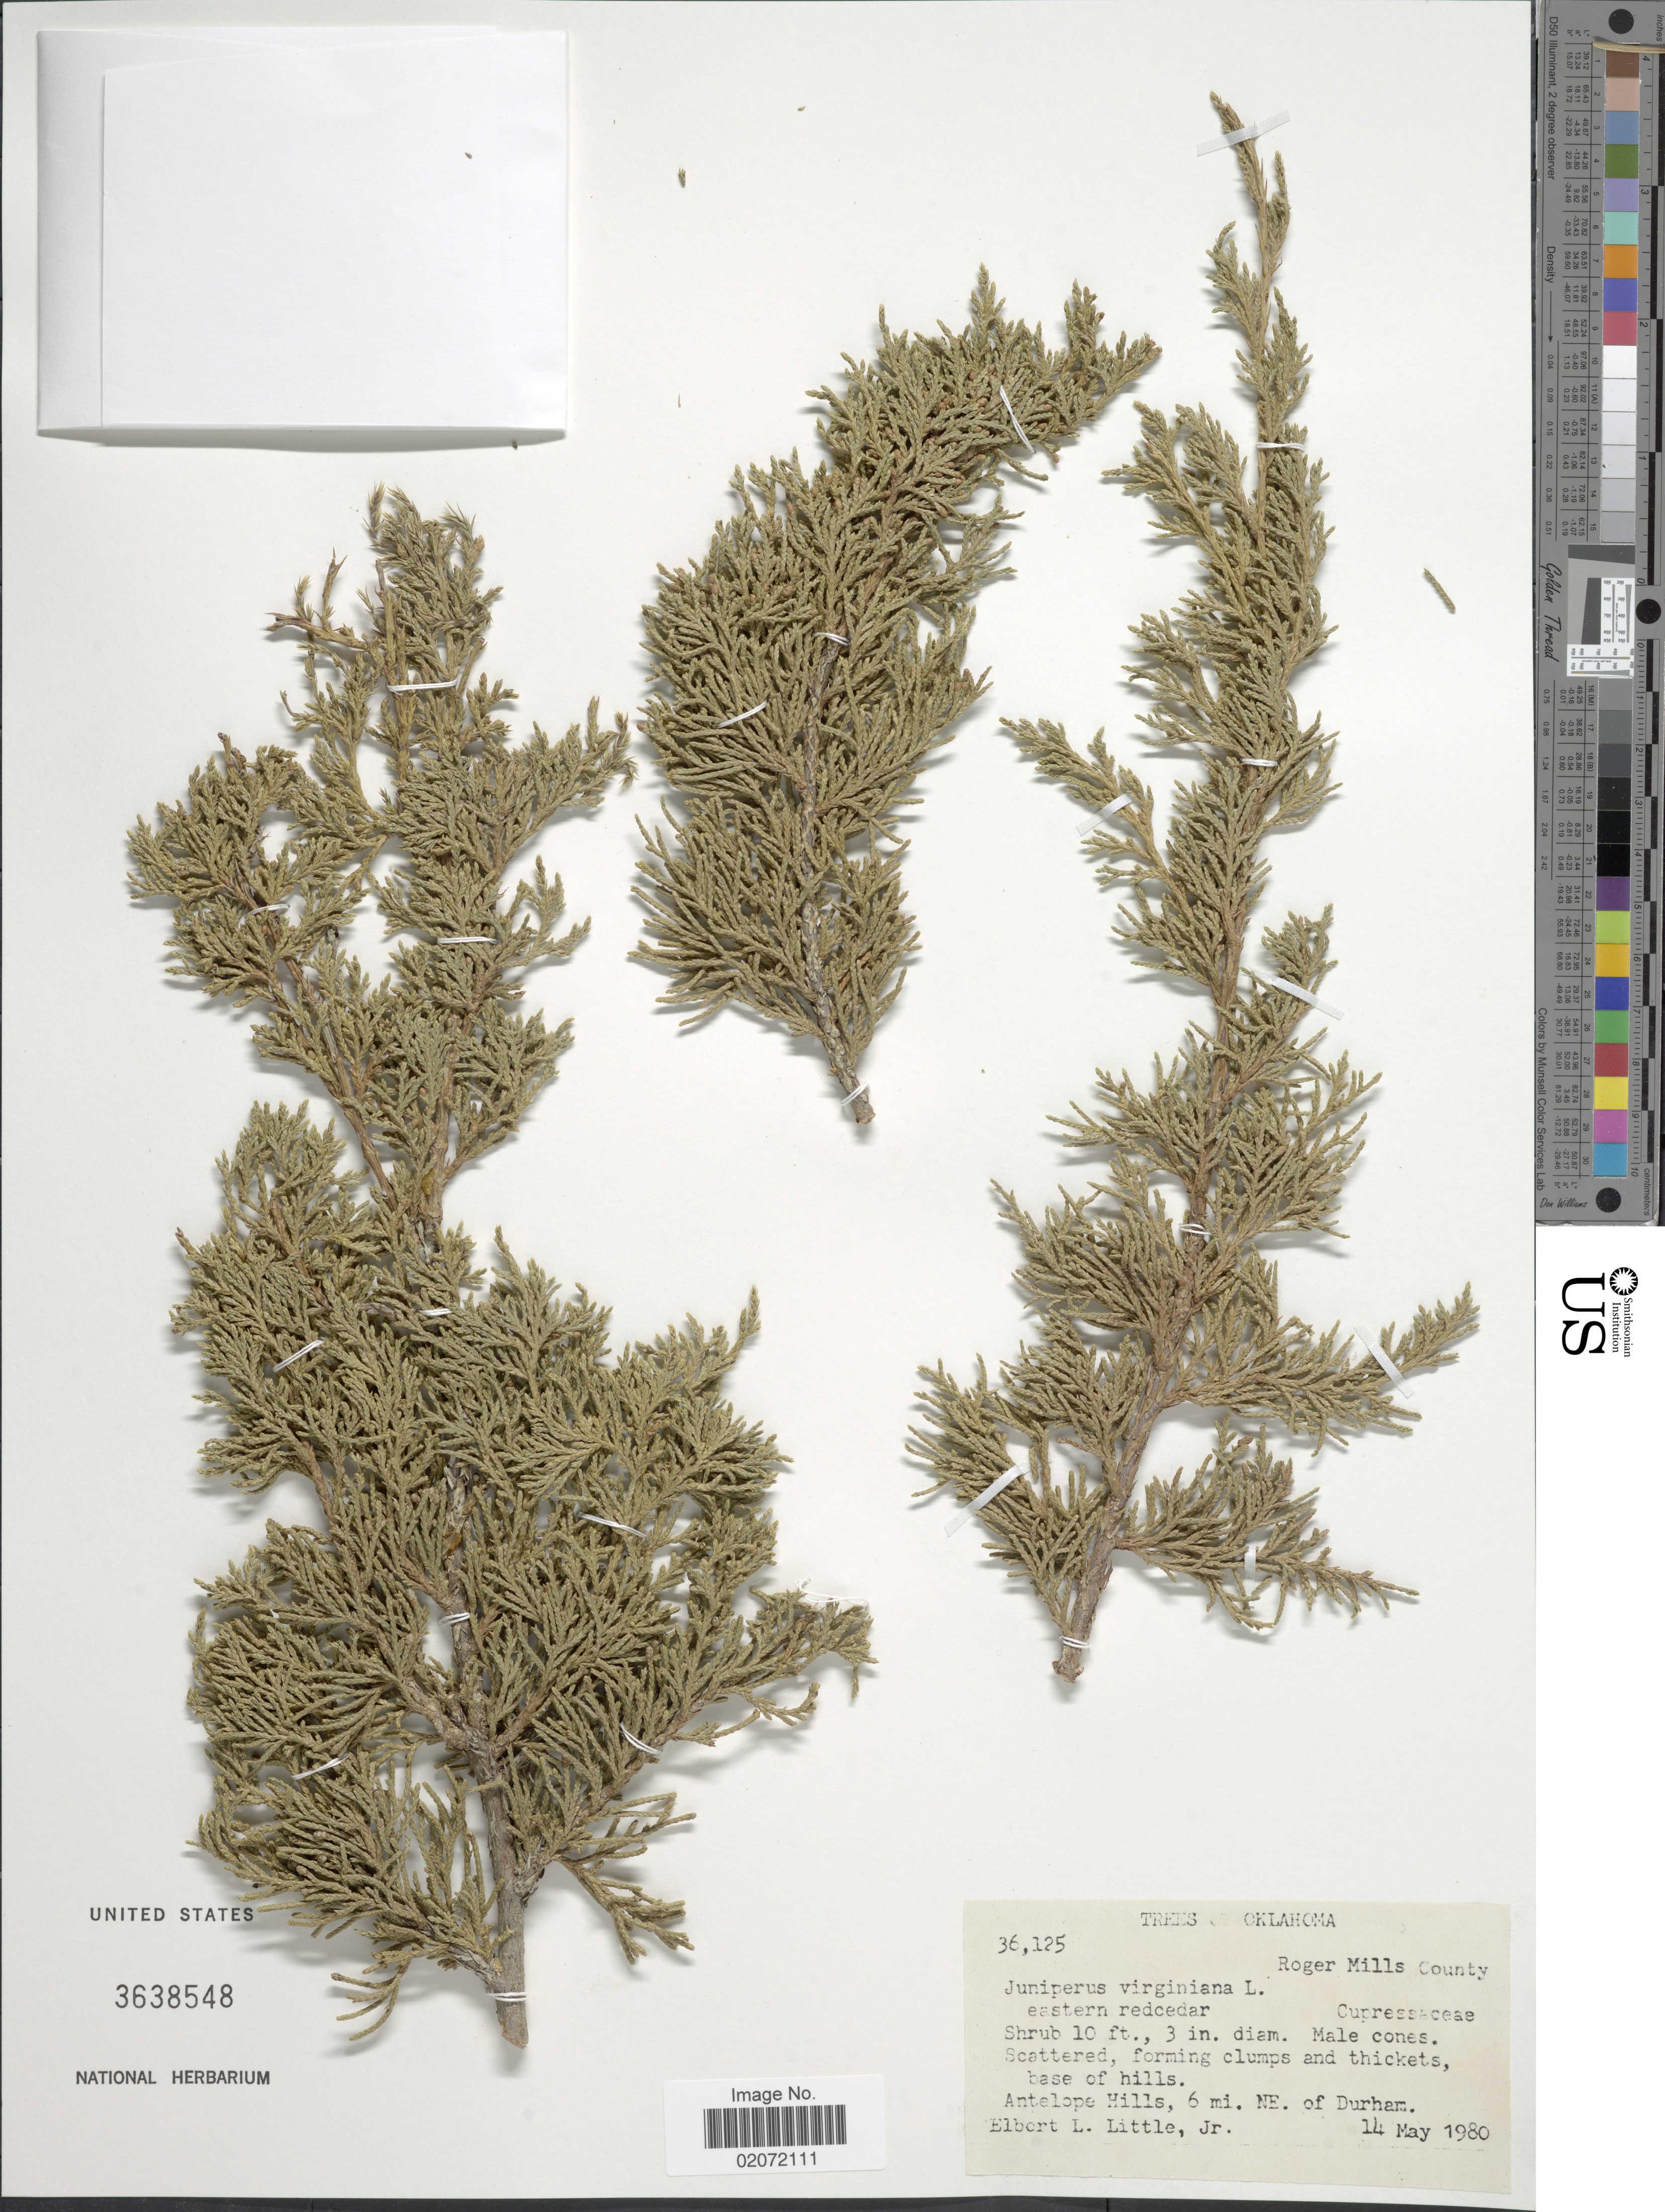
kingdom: Plantae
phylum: Tracheophyta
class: Pinopsida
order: Pinales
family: Cupressaceae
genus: Juniperus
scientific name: Juniperus virginiana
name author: L.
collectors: E. L. Little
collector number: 36125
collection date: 1980-05-14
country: United States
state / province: Oklahoma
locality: Antelope Hills, 6 mi. NE. of Durham.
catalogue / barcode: US 3638548